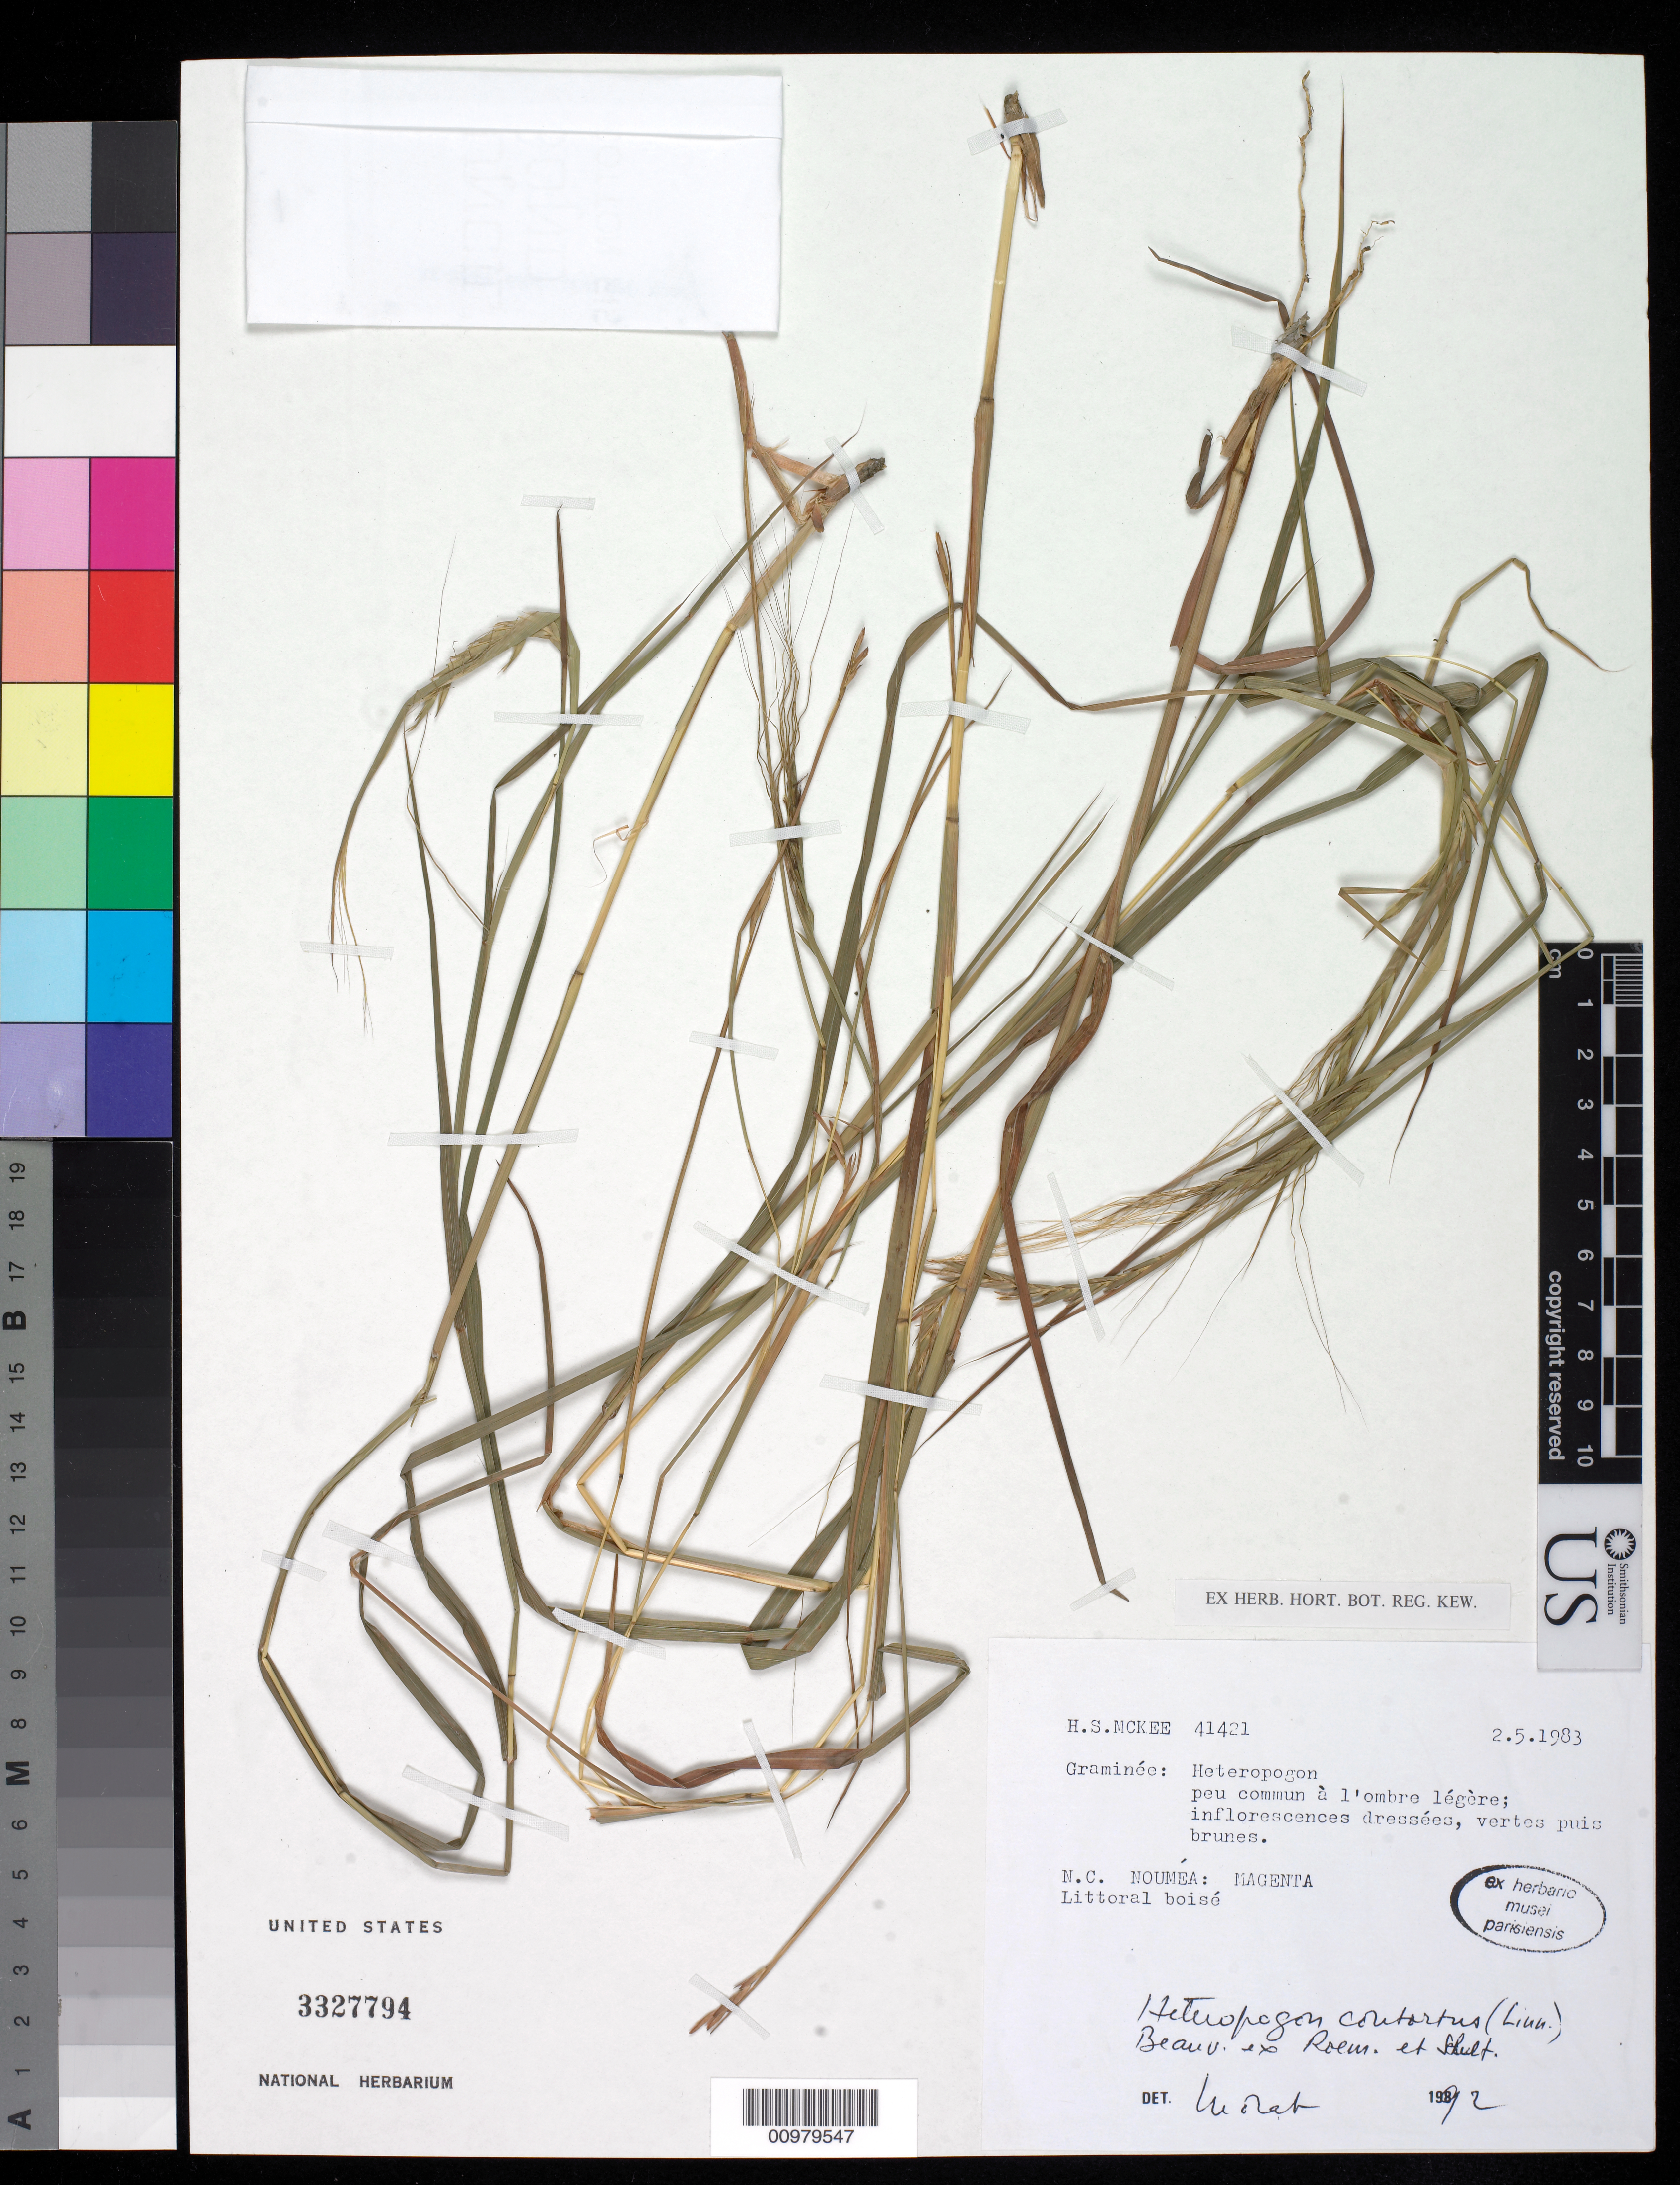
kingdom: Plantae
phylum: Tracheophyta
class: Liliopsida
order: Poales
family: Poaceae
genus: Heteropogon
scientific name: Heteropogon contortus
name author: (L.) P. Beauv. ex Roem. & Schult.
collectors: H. S. McKee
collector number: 41421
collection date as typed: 05 Feb 1983 or 02 May 1983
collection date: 1983-02-05 or 1983-05-02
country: New Caledonia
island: New Caledonia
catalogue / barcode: US 3327794